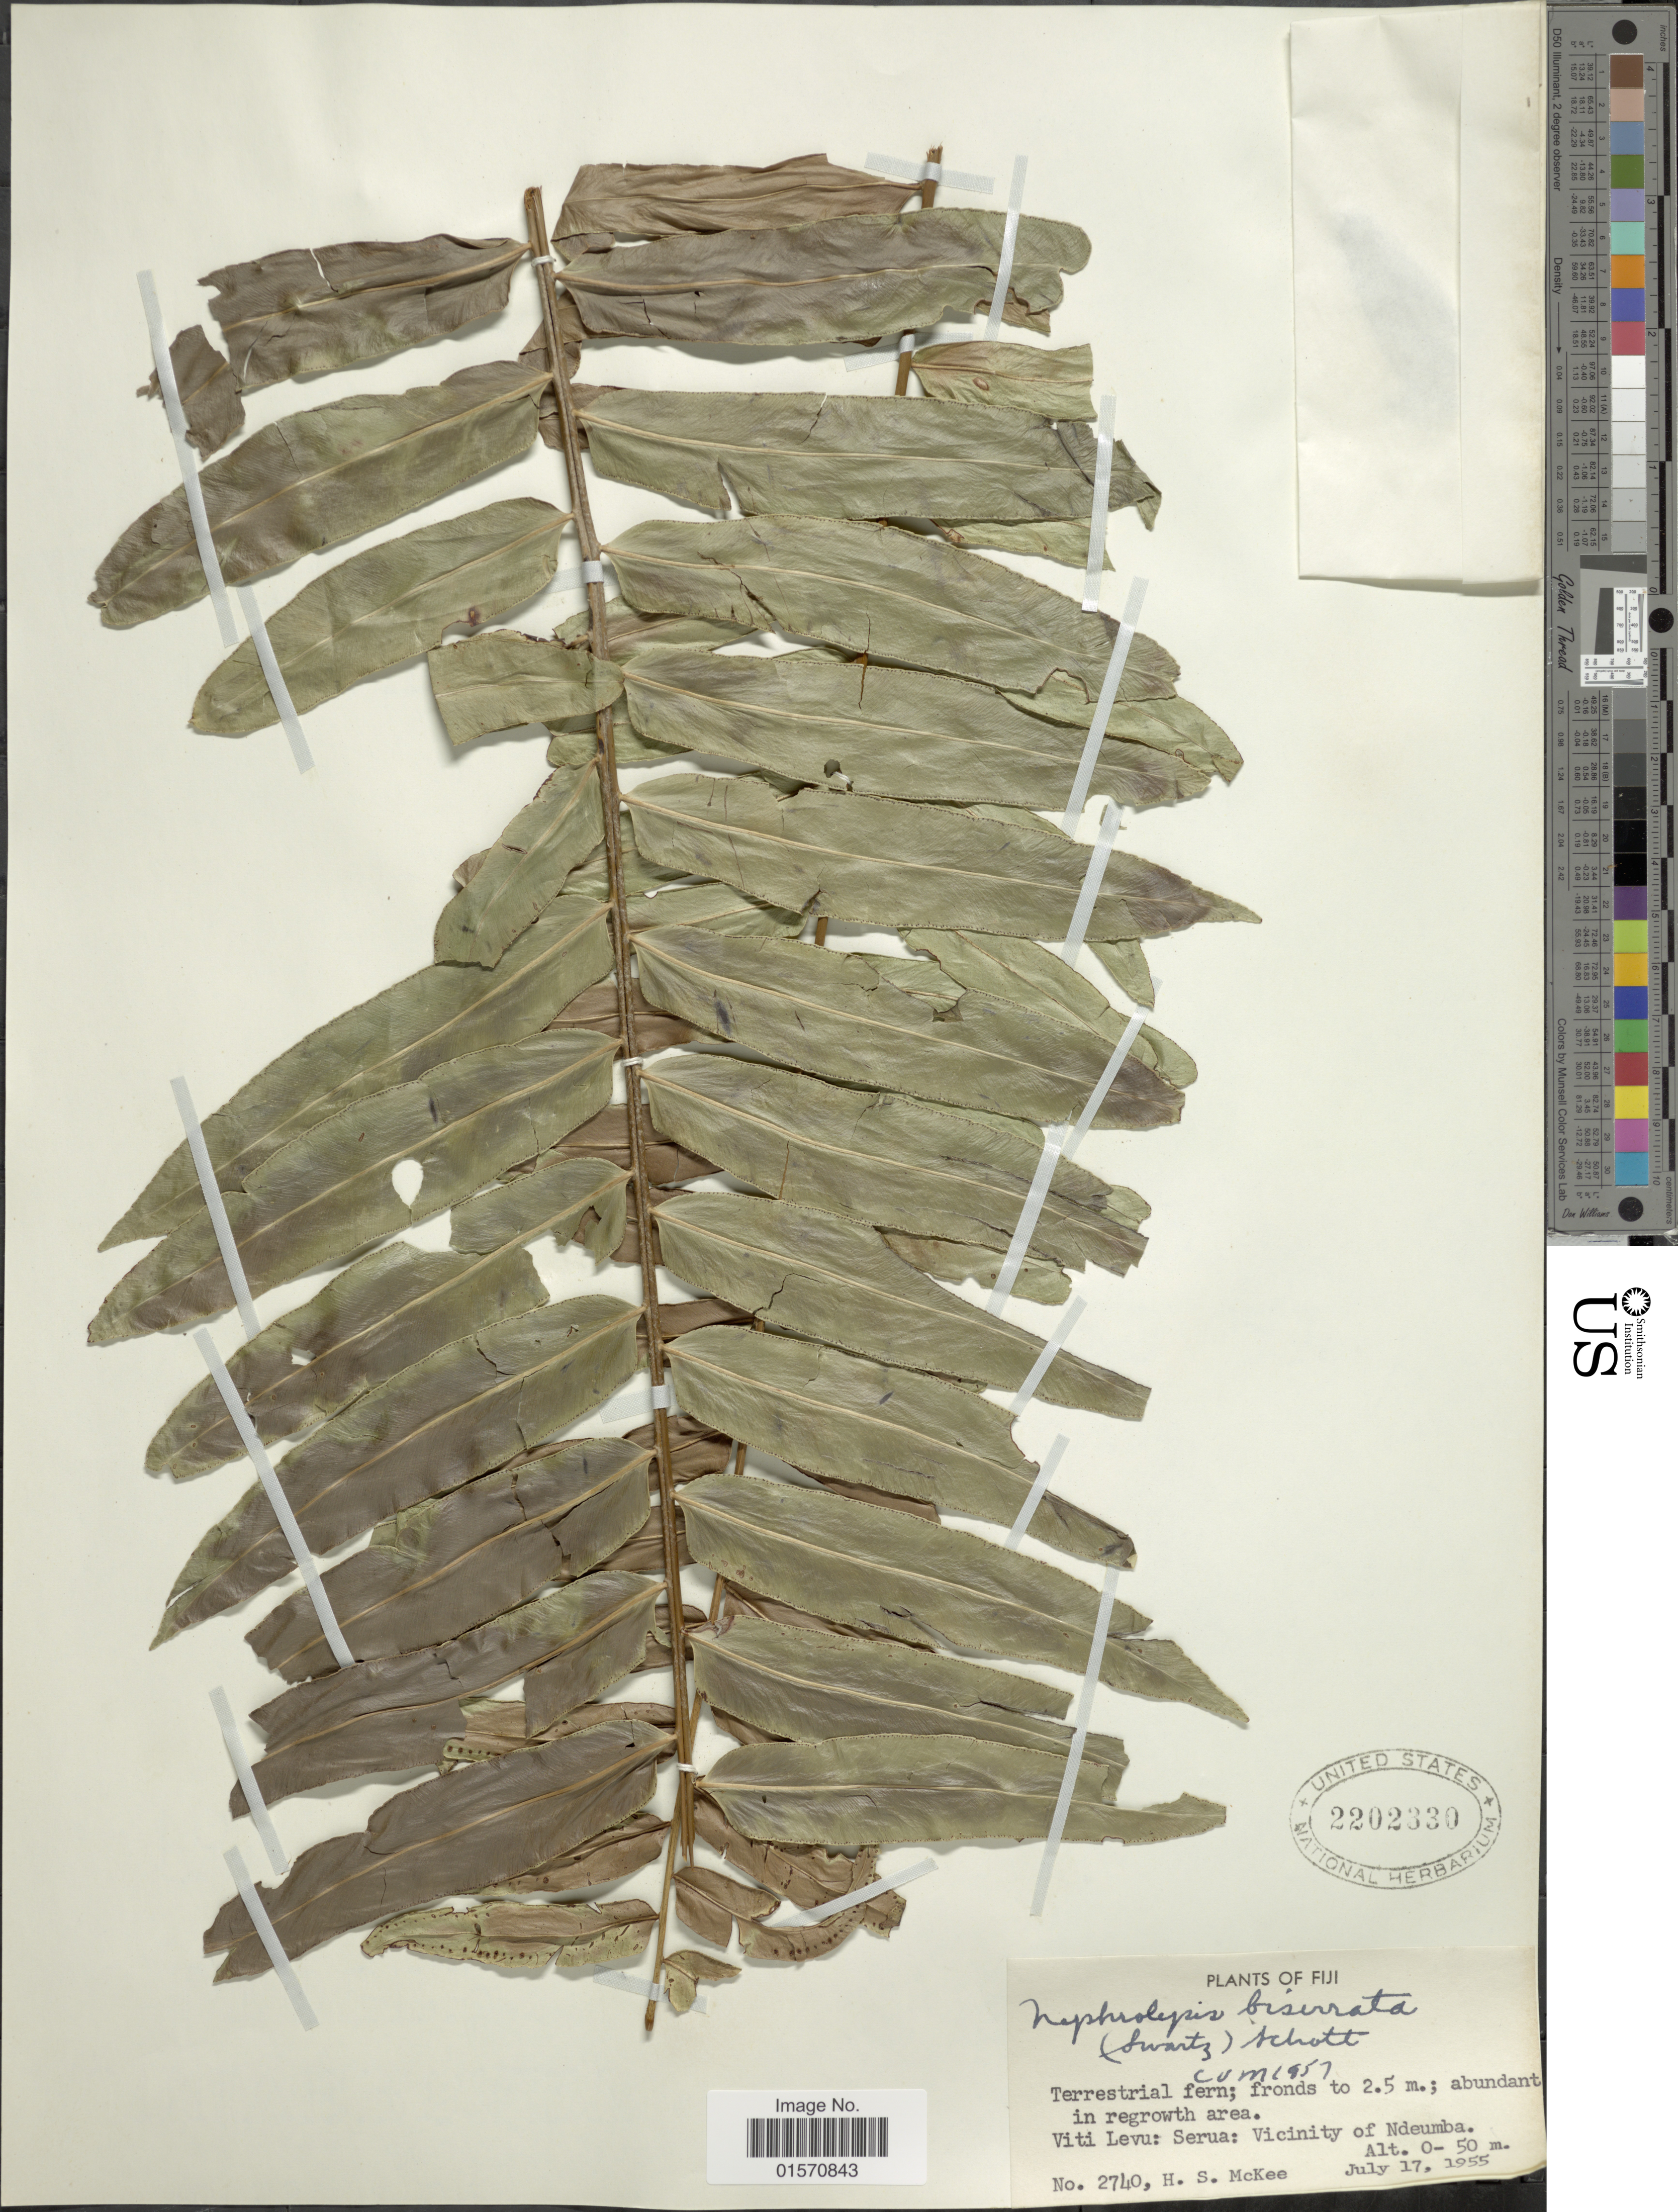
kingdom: Plantae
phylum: Tracheophyta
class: Polypodiopsida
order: Polypodiales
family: Nephrolepidaceae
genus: Nephrolepis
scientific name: Nephrolepis biserrata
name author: (Sw.) Schott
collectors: H. S. McKee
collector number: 2740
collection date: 1955-07-17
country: Fiji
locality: Viti Levu: Serua: Vicinity of Ndeumba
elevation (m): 0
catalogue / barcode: US 2202330